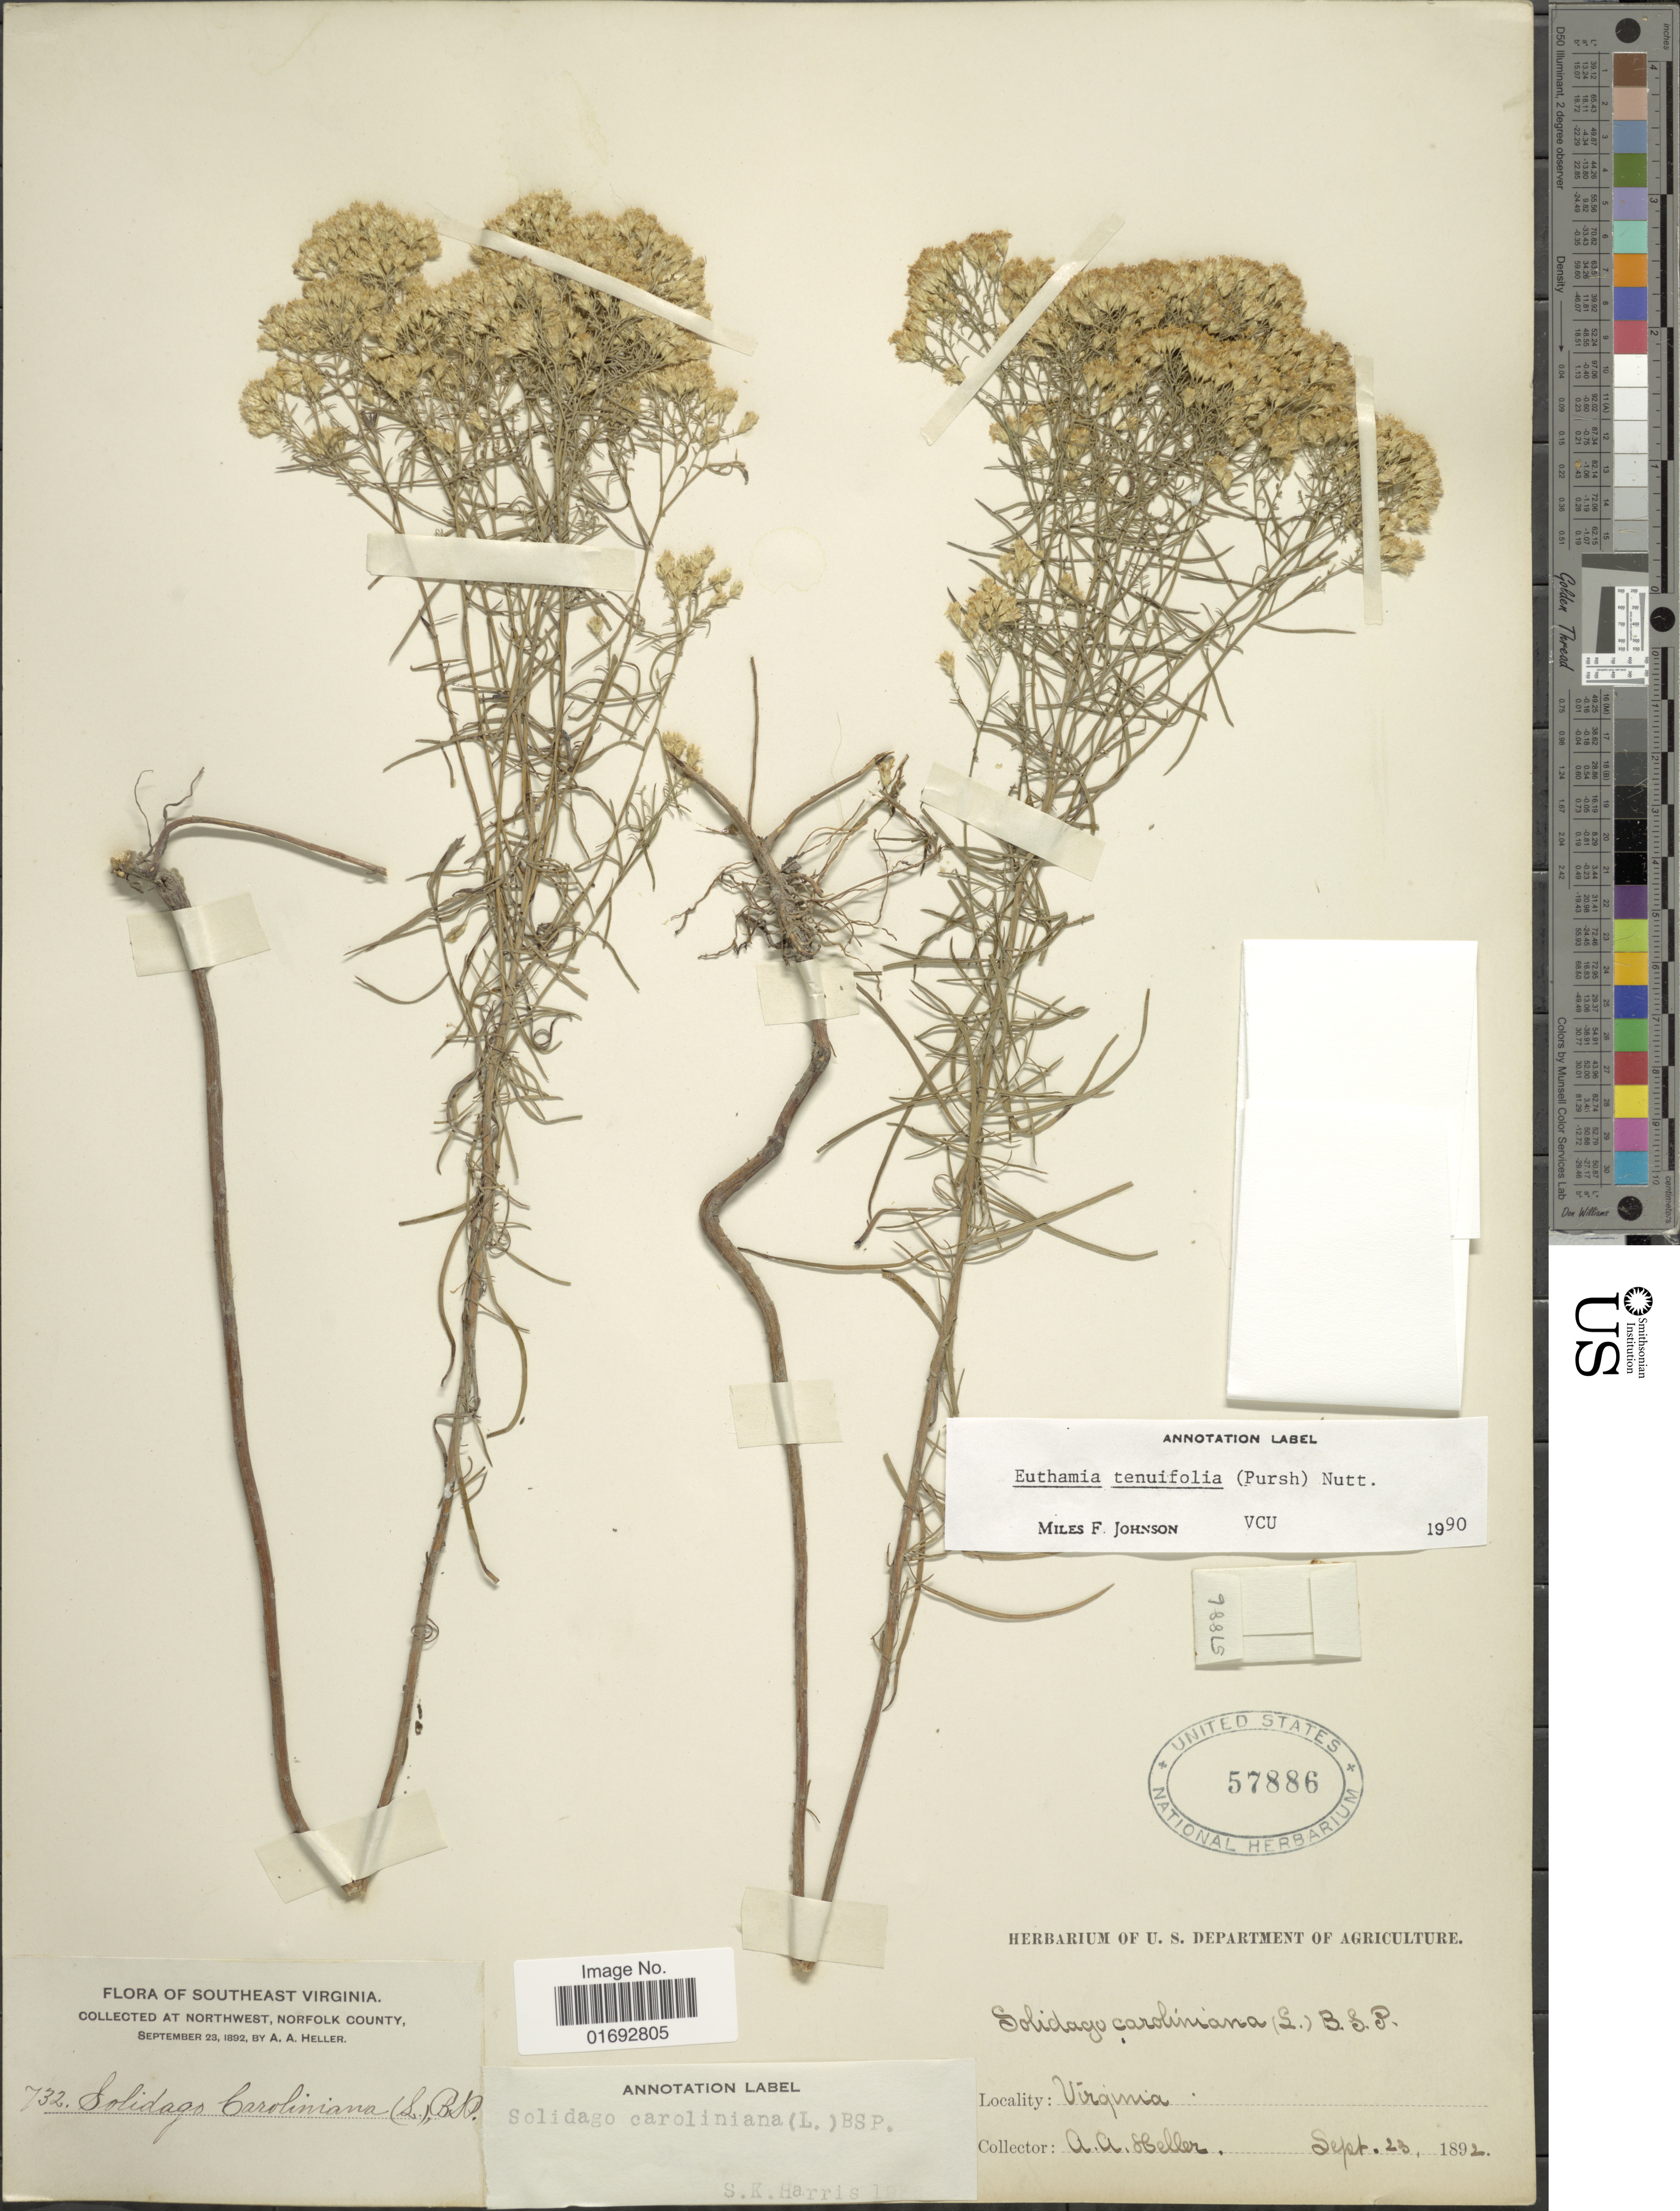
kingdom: Plantae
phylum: Tracheophyta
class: Magnoliopsida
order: Asterales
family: Asteraceae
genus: Euthamia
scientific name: Euthamia tenuifolia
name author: (Pursh) Nutt.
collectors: A. A. Heller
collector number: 732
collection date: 1892-09-23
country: United States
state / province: Virginia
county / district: City of Norfolk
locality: Southeast Virginia, Northwest, Norfolk County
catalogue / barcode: US 57886